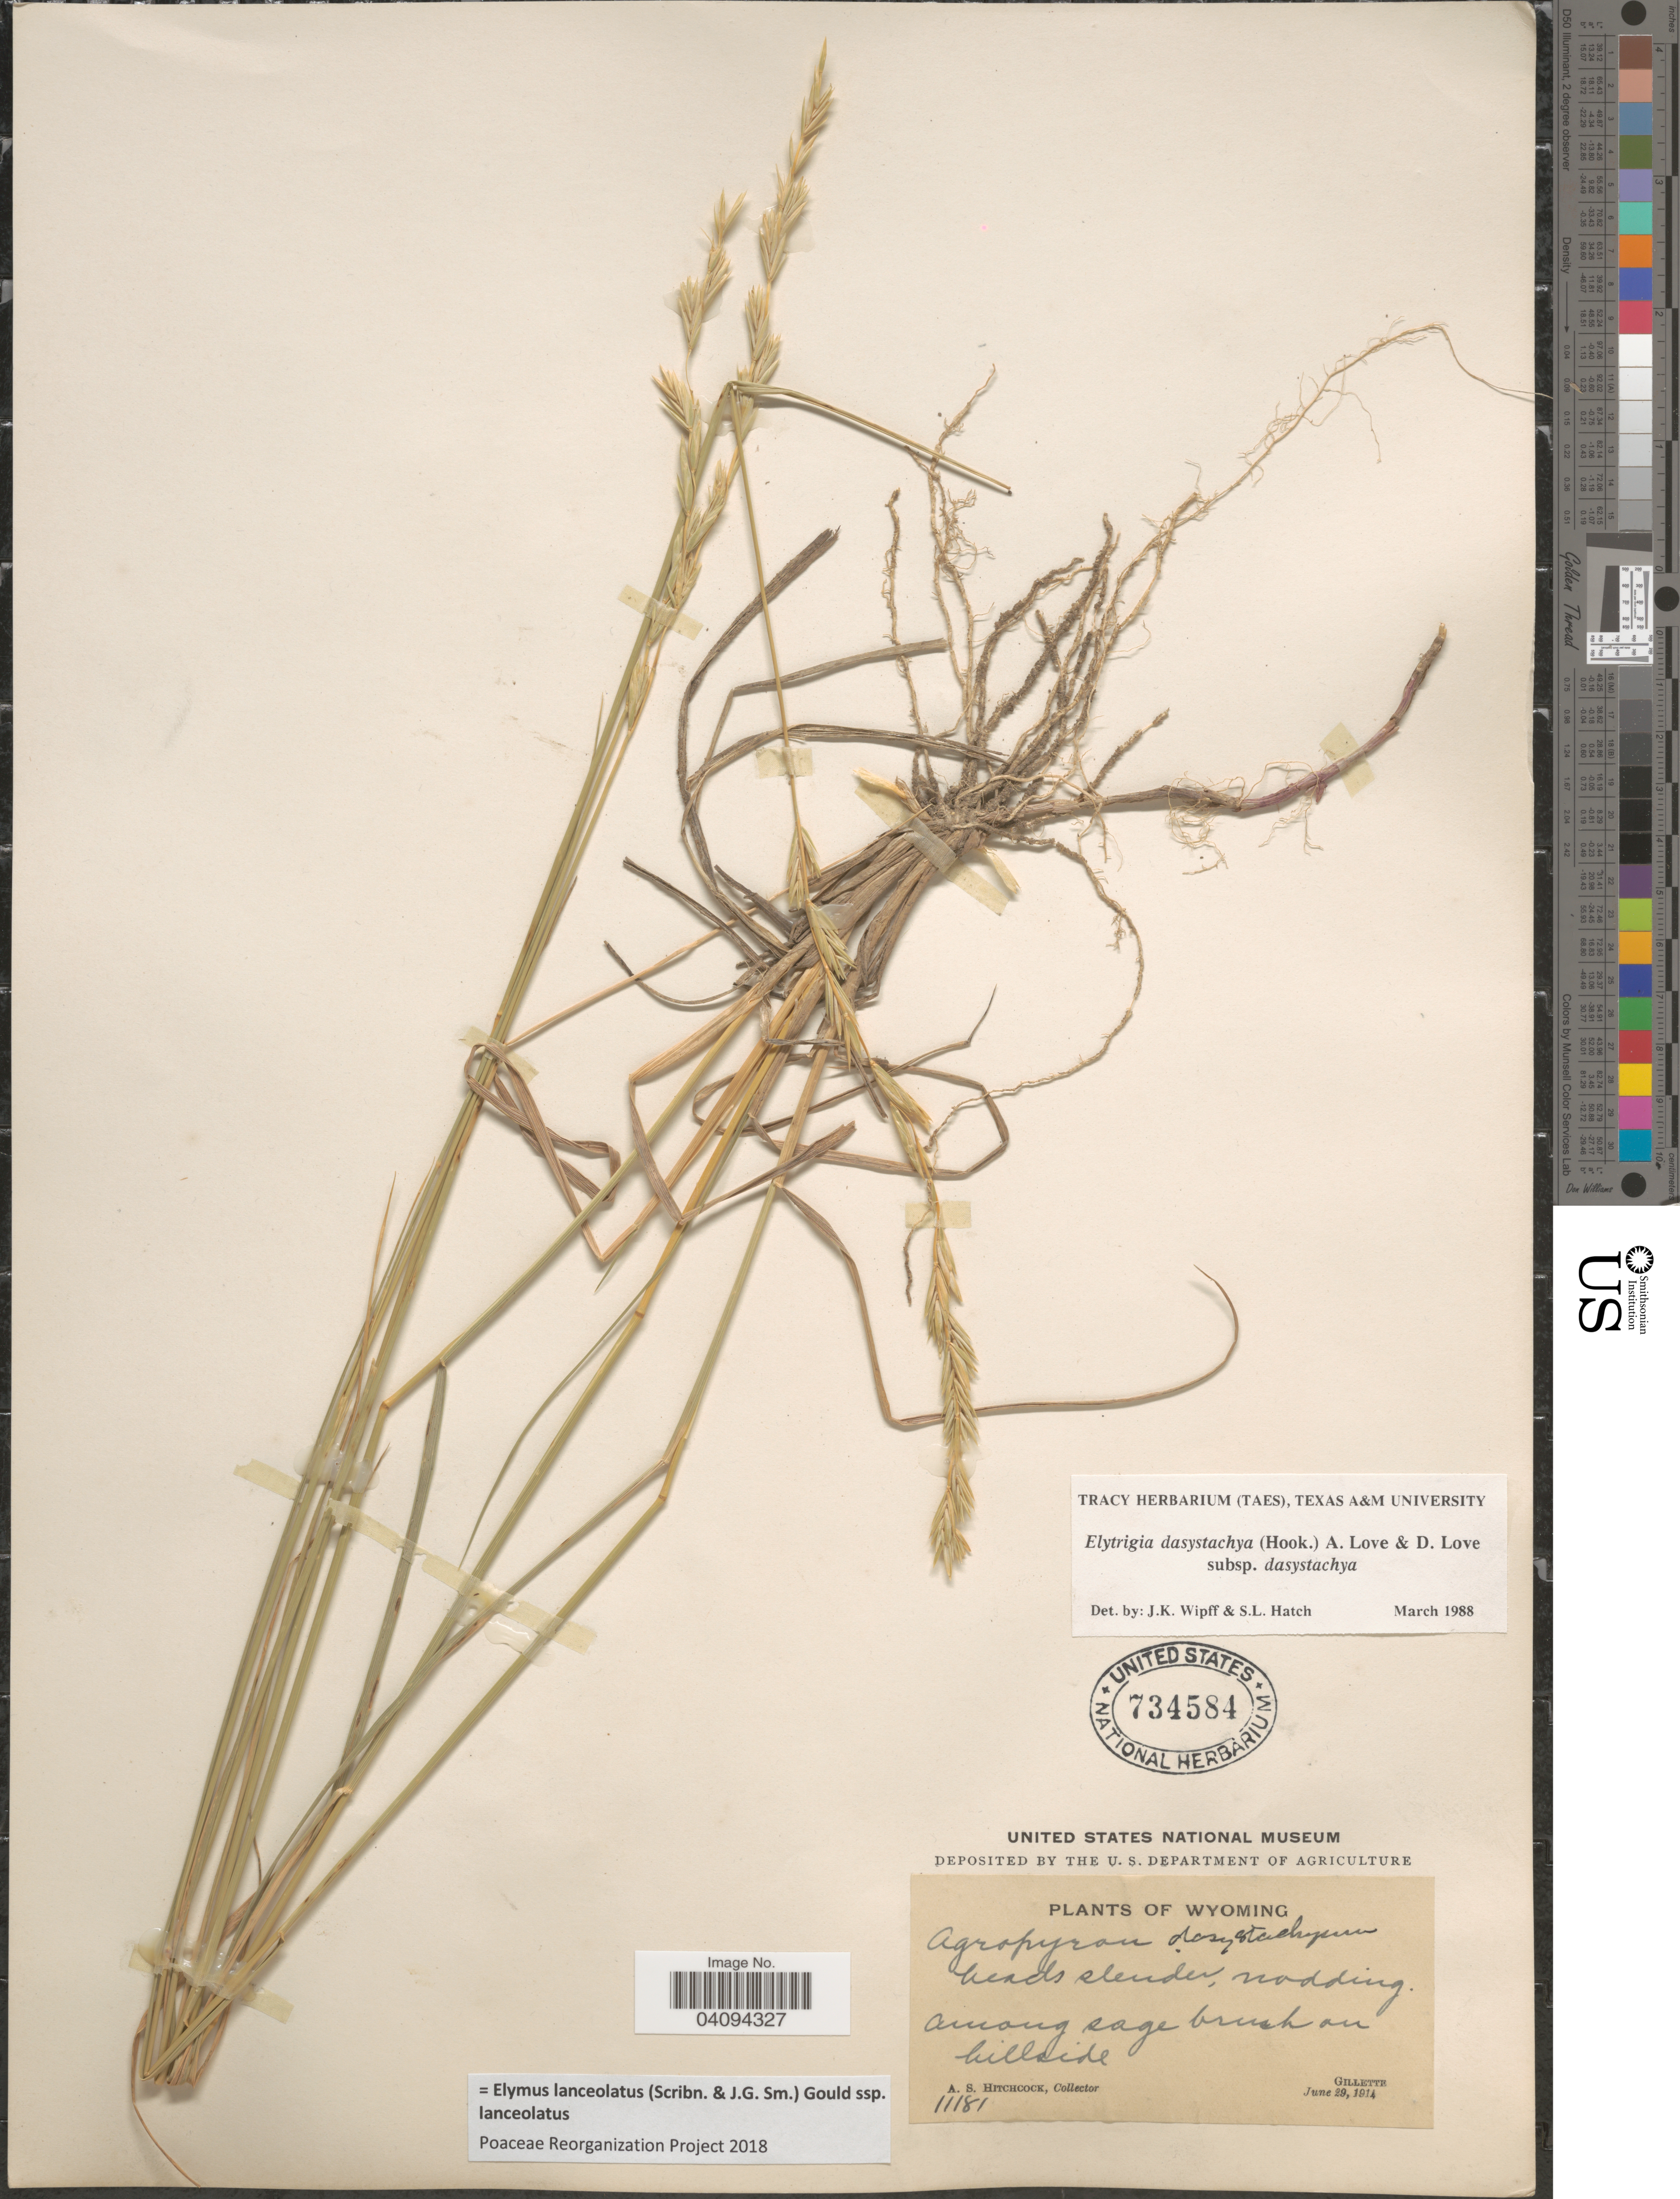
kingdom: Plantae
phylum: Tracheophyta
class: Liliopsida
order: Poales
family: Poaceae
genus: Elymus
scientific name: Elymus lanceolatus subsp. lanceolatus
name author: (Scribn. & J.G. Sm.) Gould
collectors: A. S. Hitchcock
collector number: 11181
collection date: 1914-06-29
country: United States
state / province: Wyoming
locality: Bends slender nodding. Among sage brush on hillside. Gillette.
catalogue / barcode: US 734584